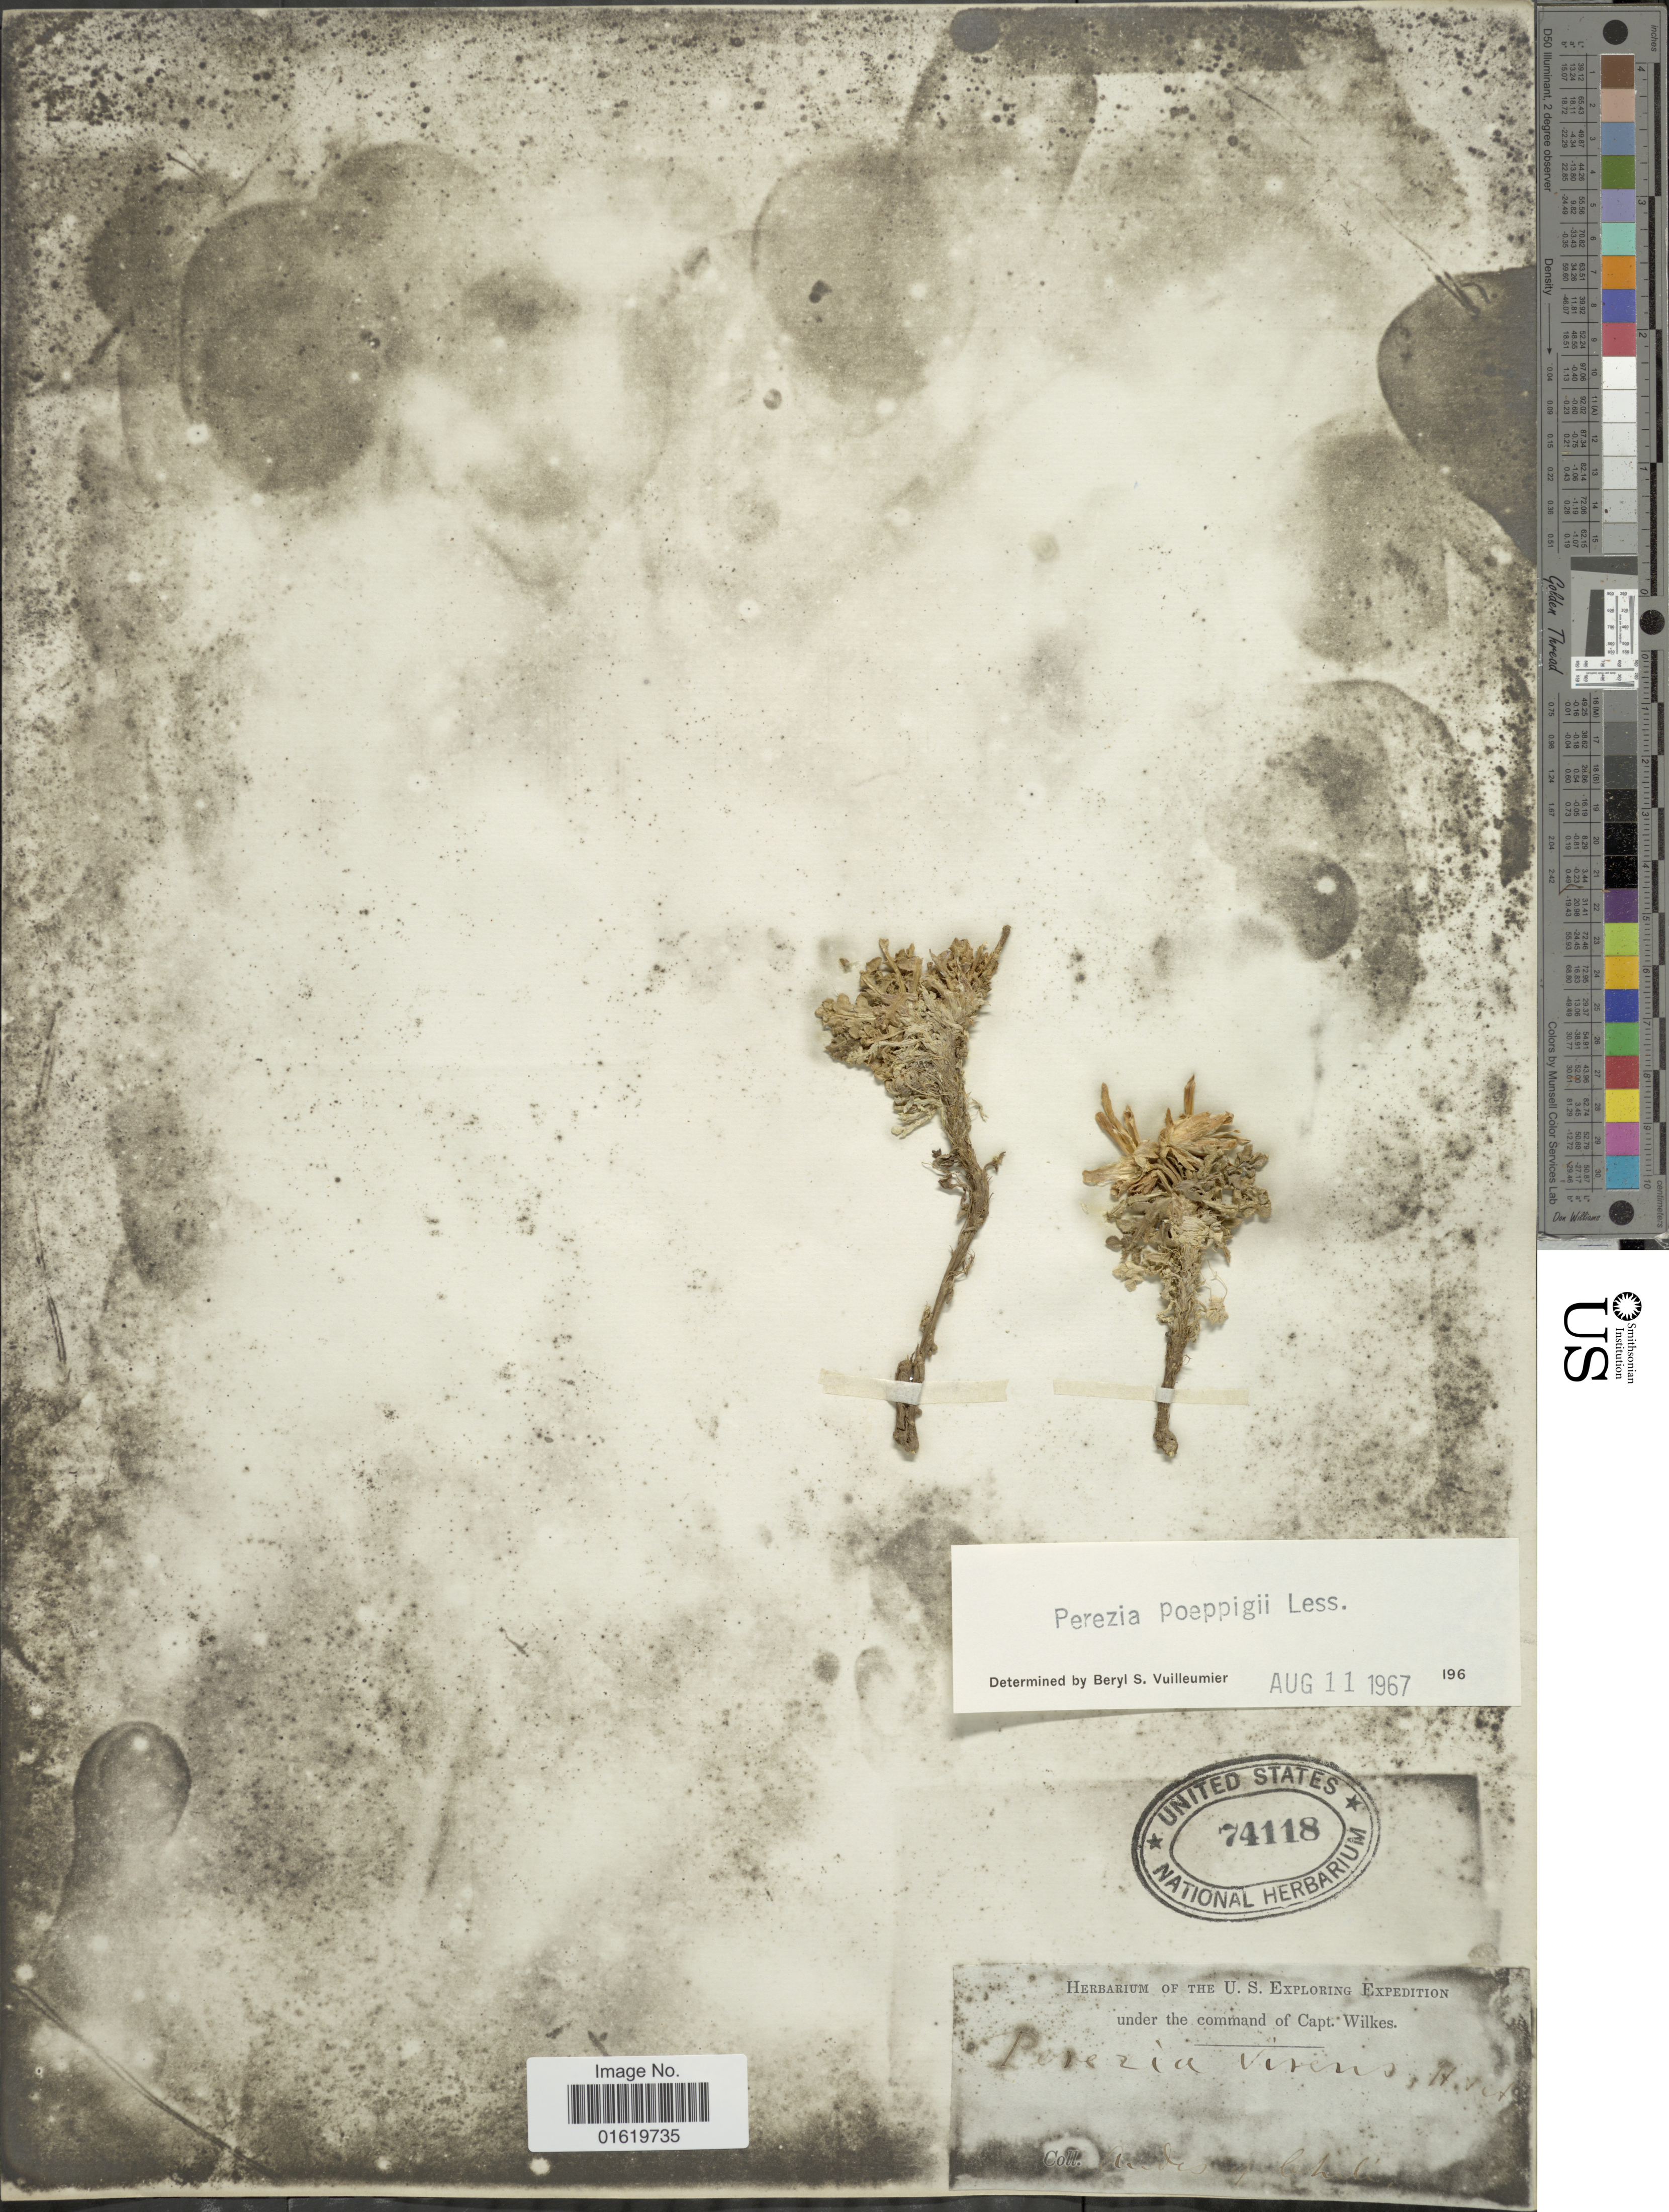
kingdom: Plantae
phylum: Tracheophyta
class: Magnoliopsida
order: Asterales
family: Asteraceae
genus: Perezia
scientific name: Perezia poeppigii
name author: Less.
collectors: Wilkes Explor. Exped.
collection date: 1838/1842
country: Chile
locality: Andes of Chile.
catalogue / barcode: US 74118